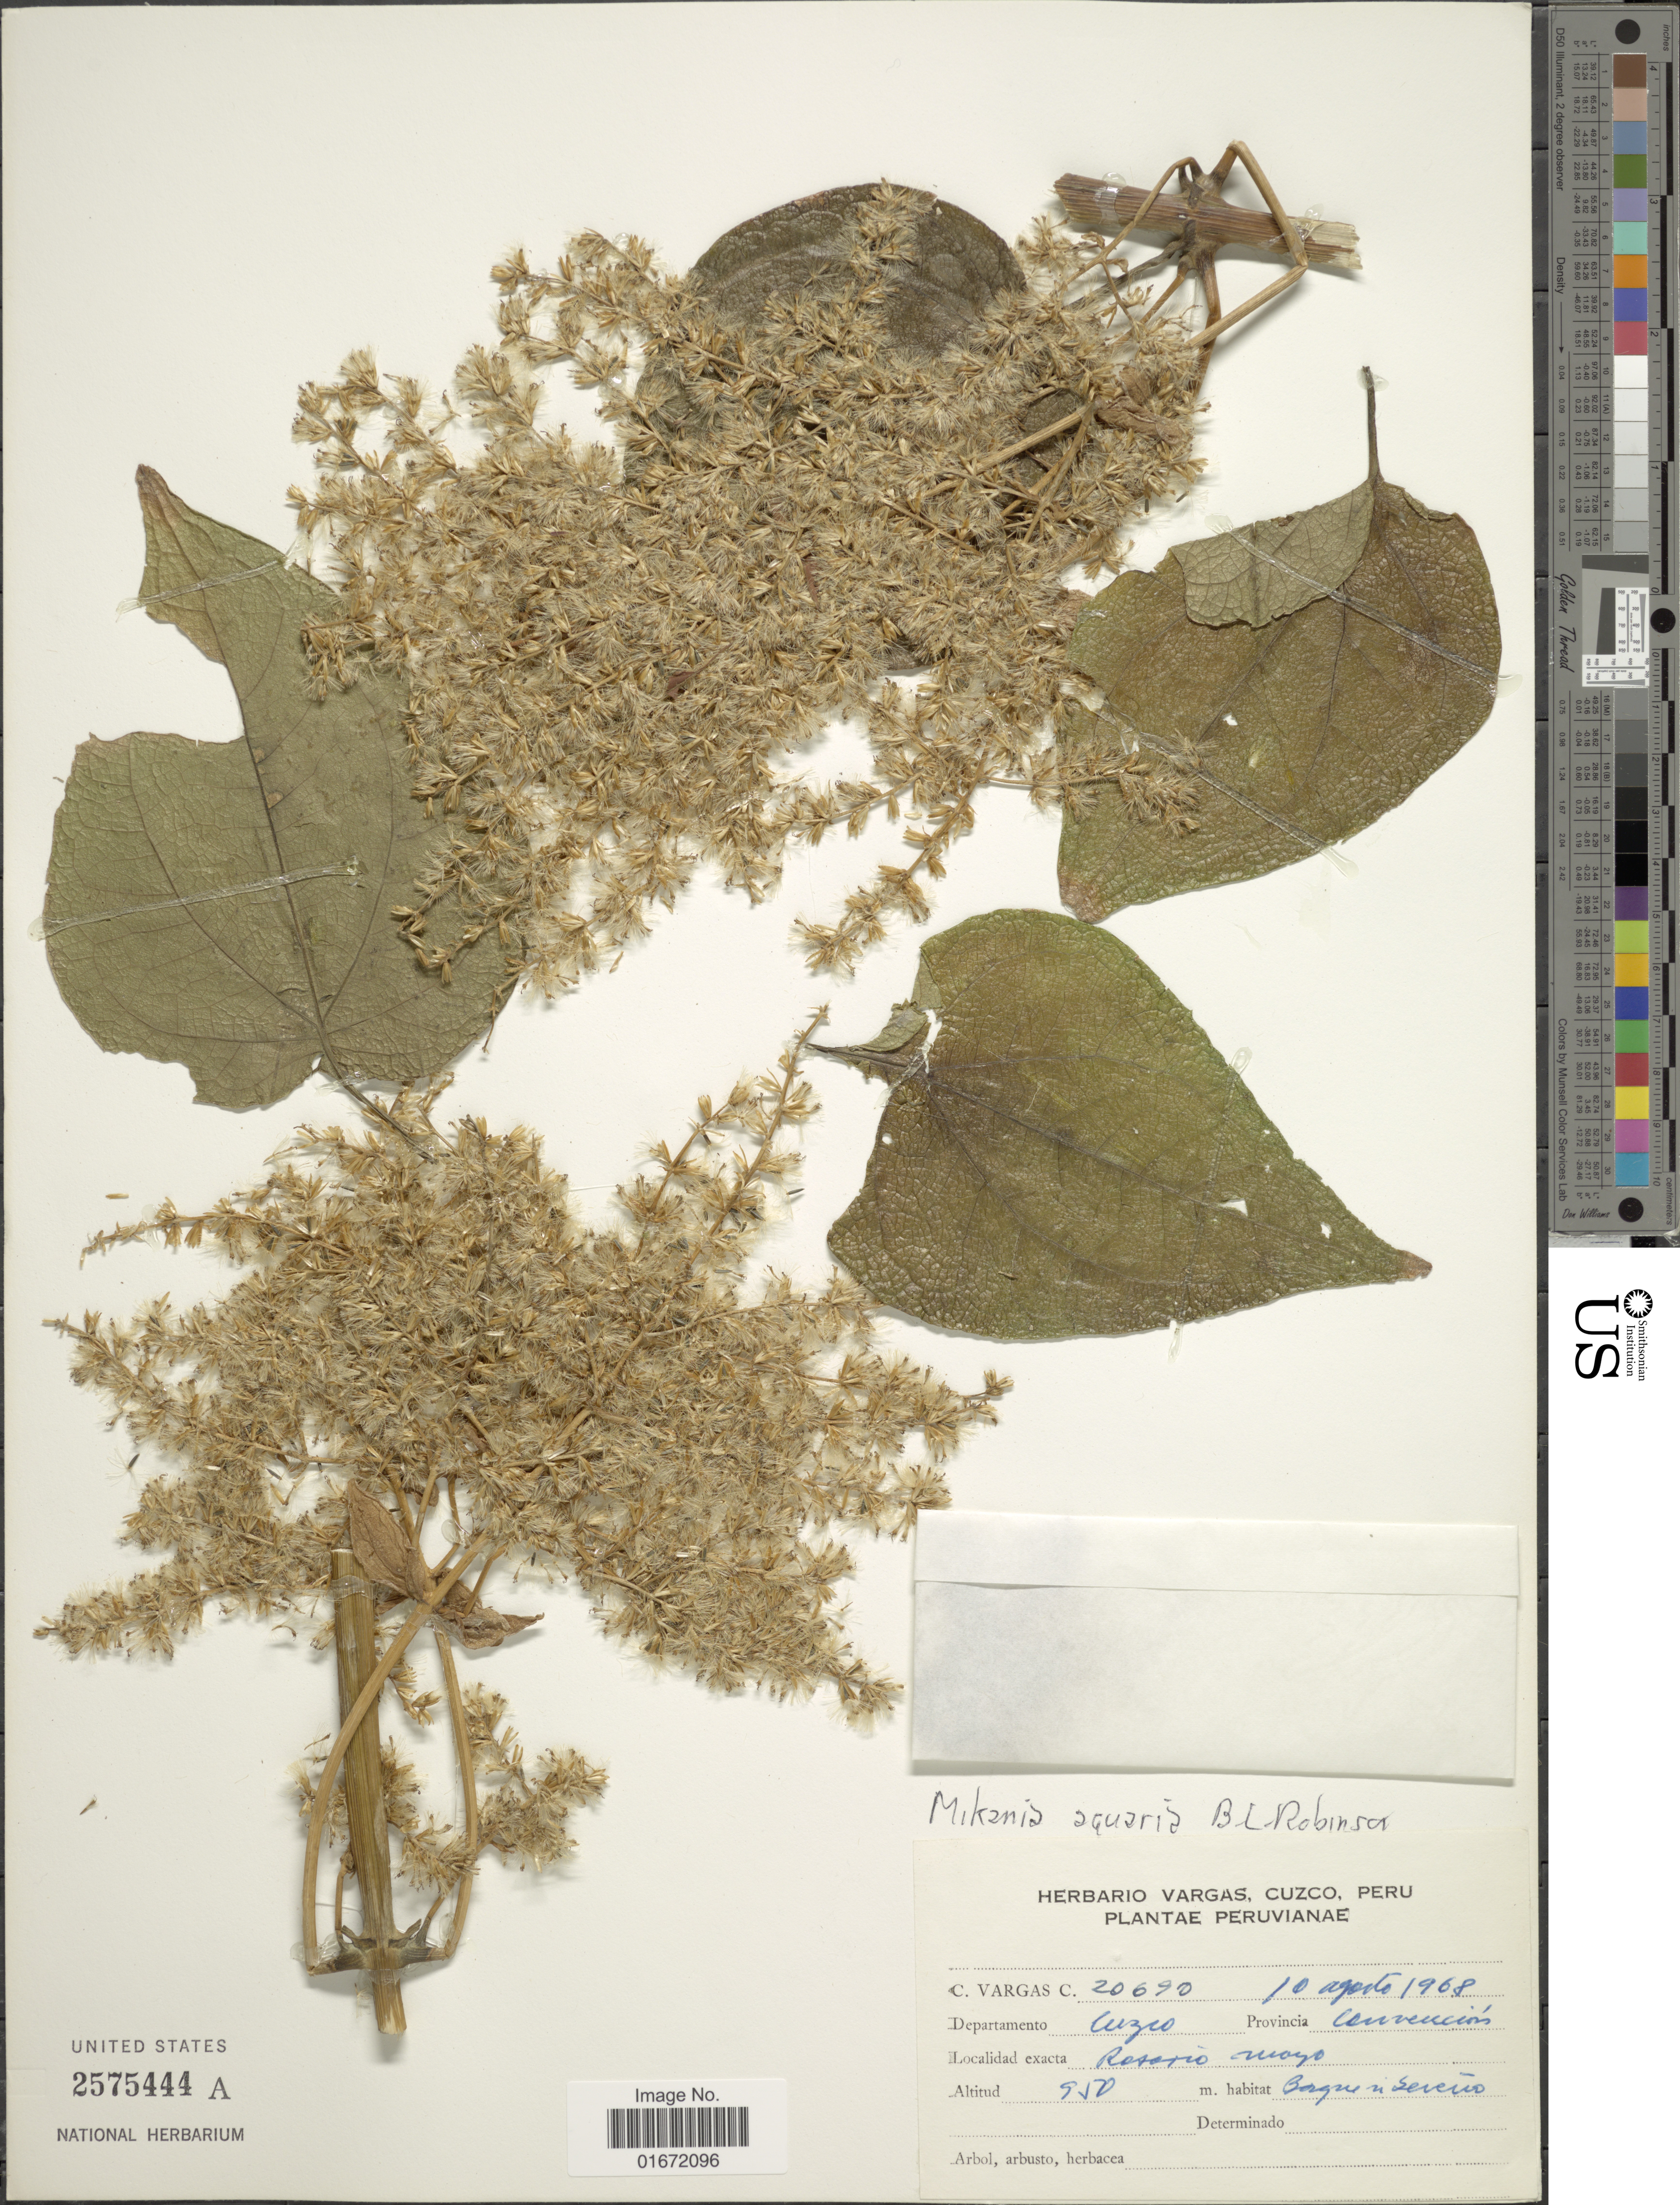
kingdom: Plantae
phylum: Tracheophyta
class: Magnoliopsida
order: Asterales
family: Asteraceae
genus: Mikania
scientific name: Mikania aquaria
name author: B.L. Rob.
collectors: C. Vargas Calderón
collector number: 20690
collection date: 1968-08-10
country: Peru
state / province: Cusco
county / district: La Convención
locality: Rosario mayo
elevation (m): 950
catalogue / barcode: US 2575444A